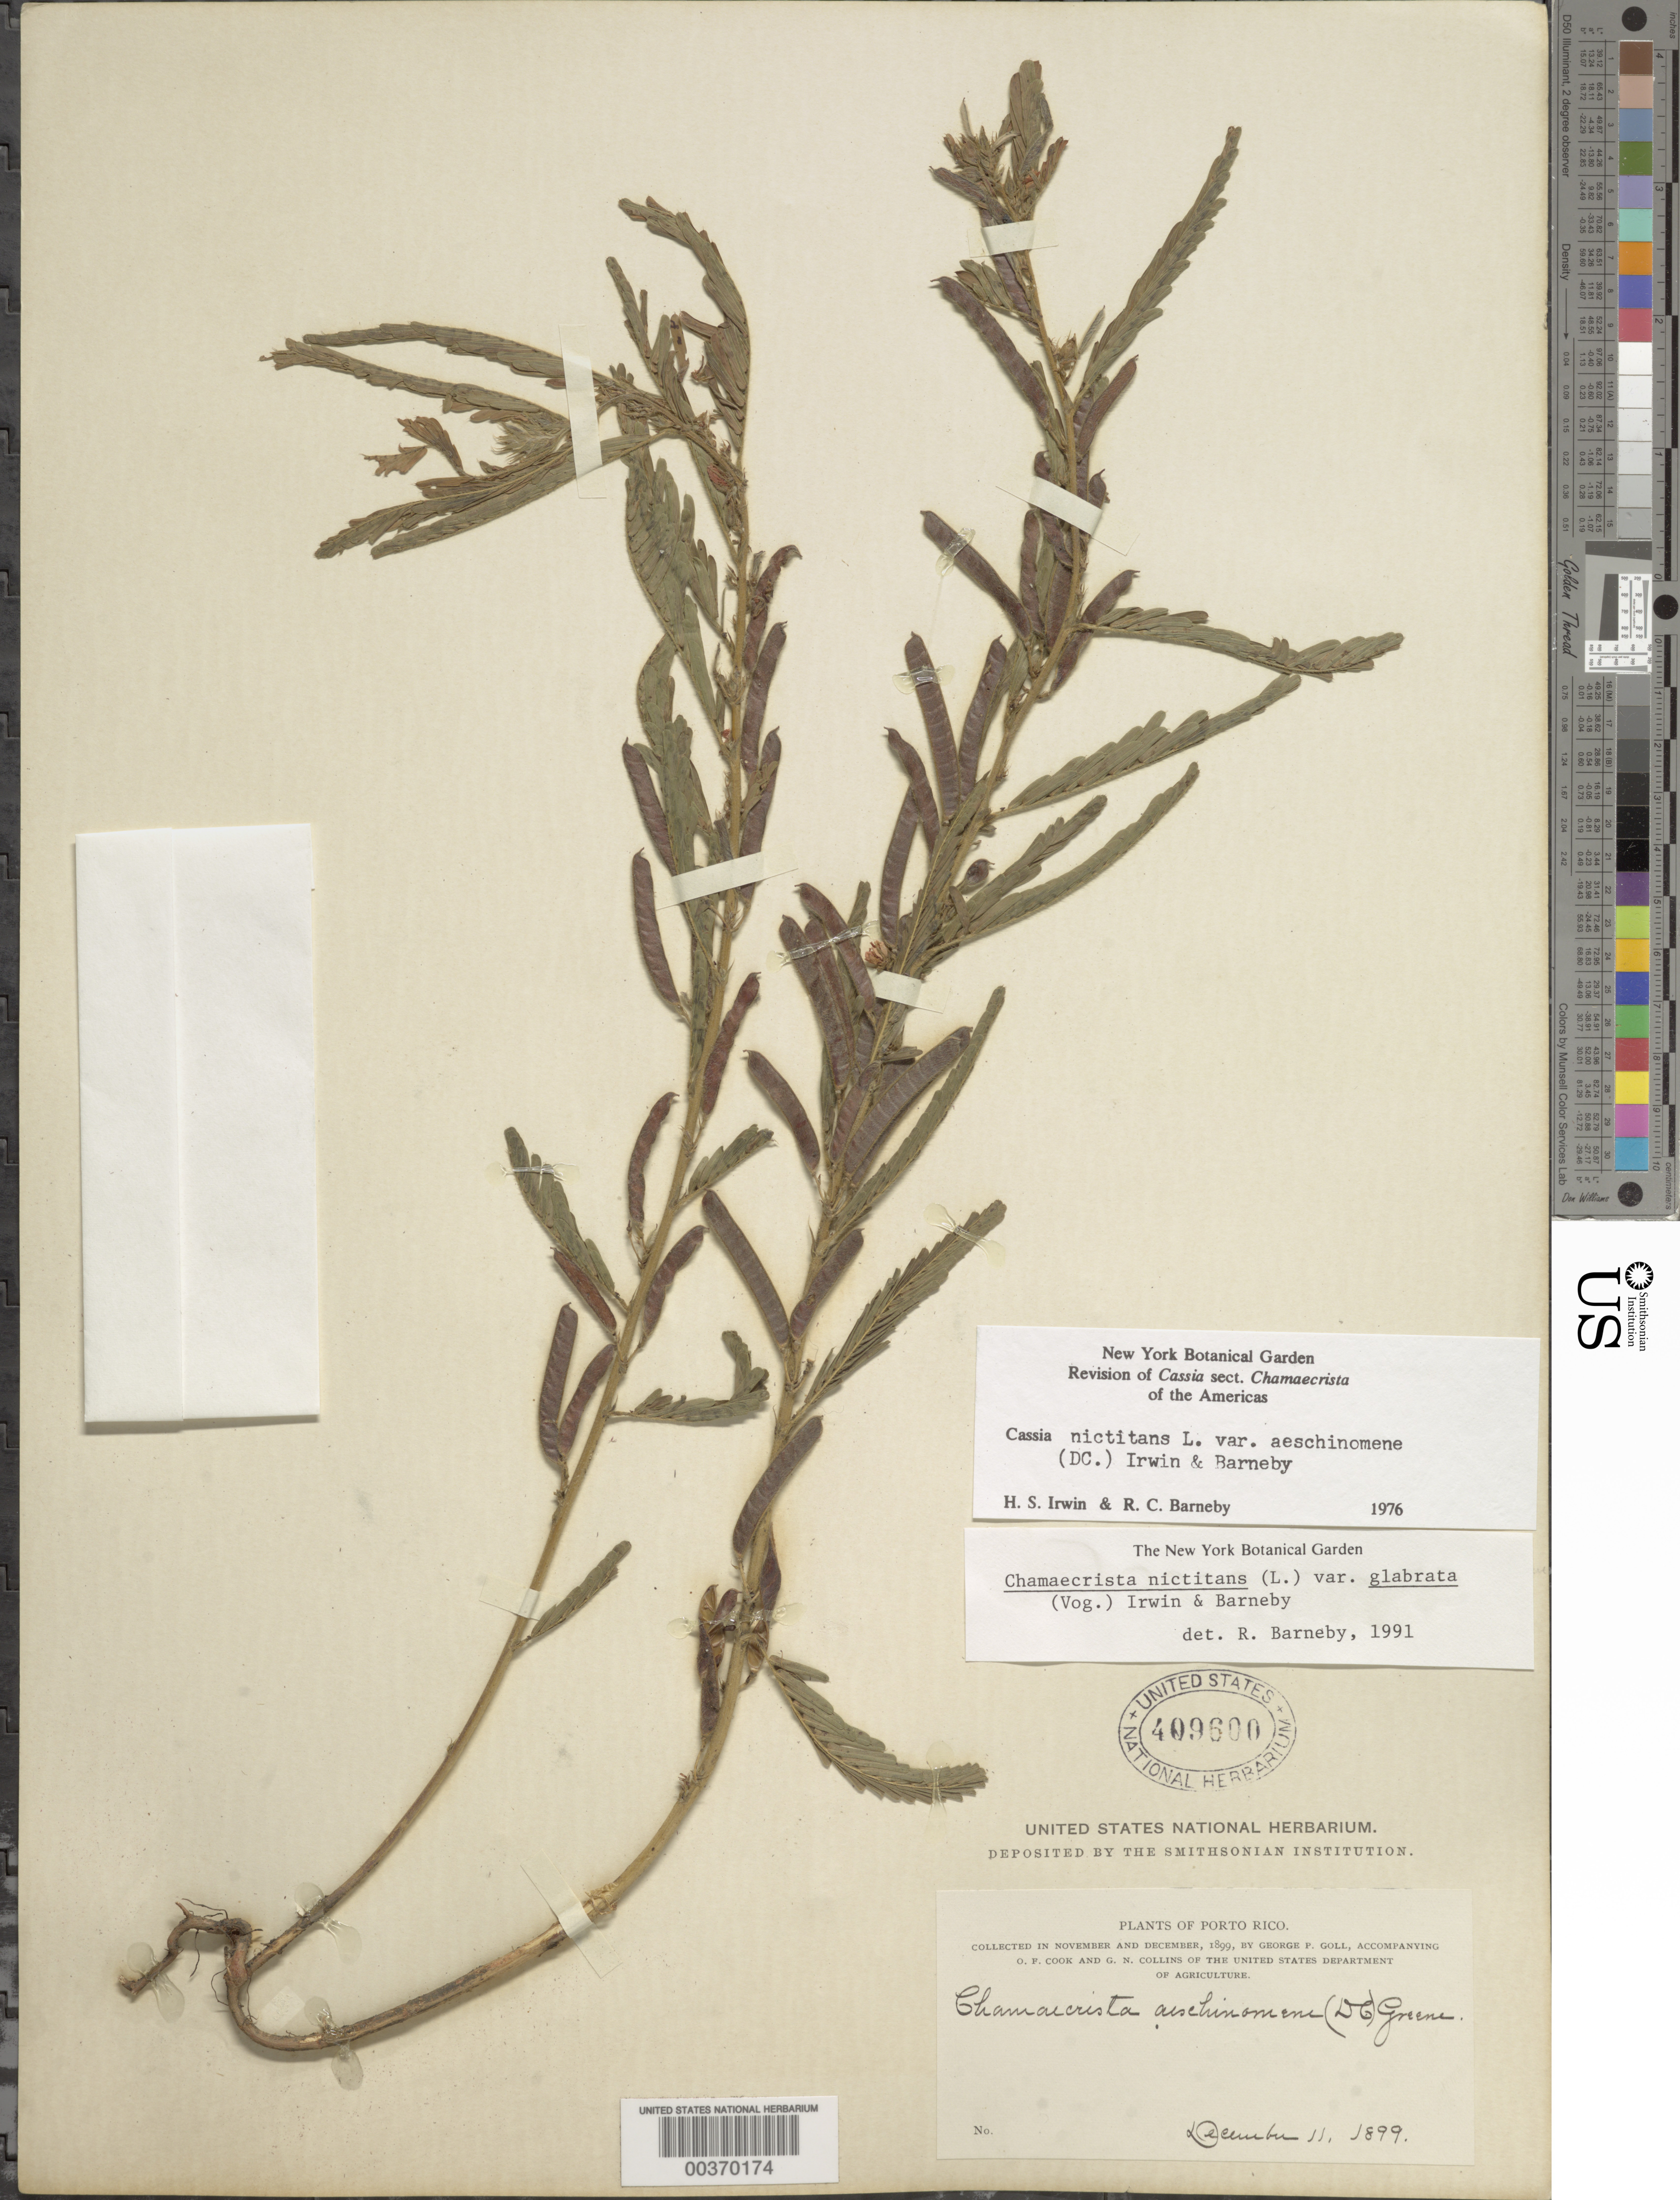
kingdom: Plantae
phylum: Tracheophyta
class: Magnoliopsida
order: Fabales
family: Fabaceae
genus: Chamaecrista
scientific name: Chamaecrista nictitans var. glabrata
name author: (Vogel) H.S. Irwin & Barneby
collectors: G. Goll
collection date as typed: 11 Dec 1899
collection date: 1899-12-11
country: Puerto Rico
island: Greater Antilles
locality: Sierra de Naguabo ad Rio Blanco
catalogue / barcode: US 409600